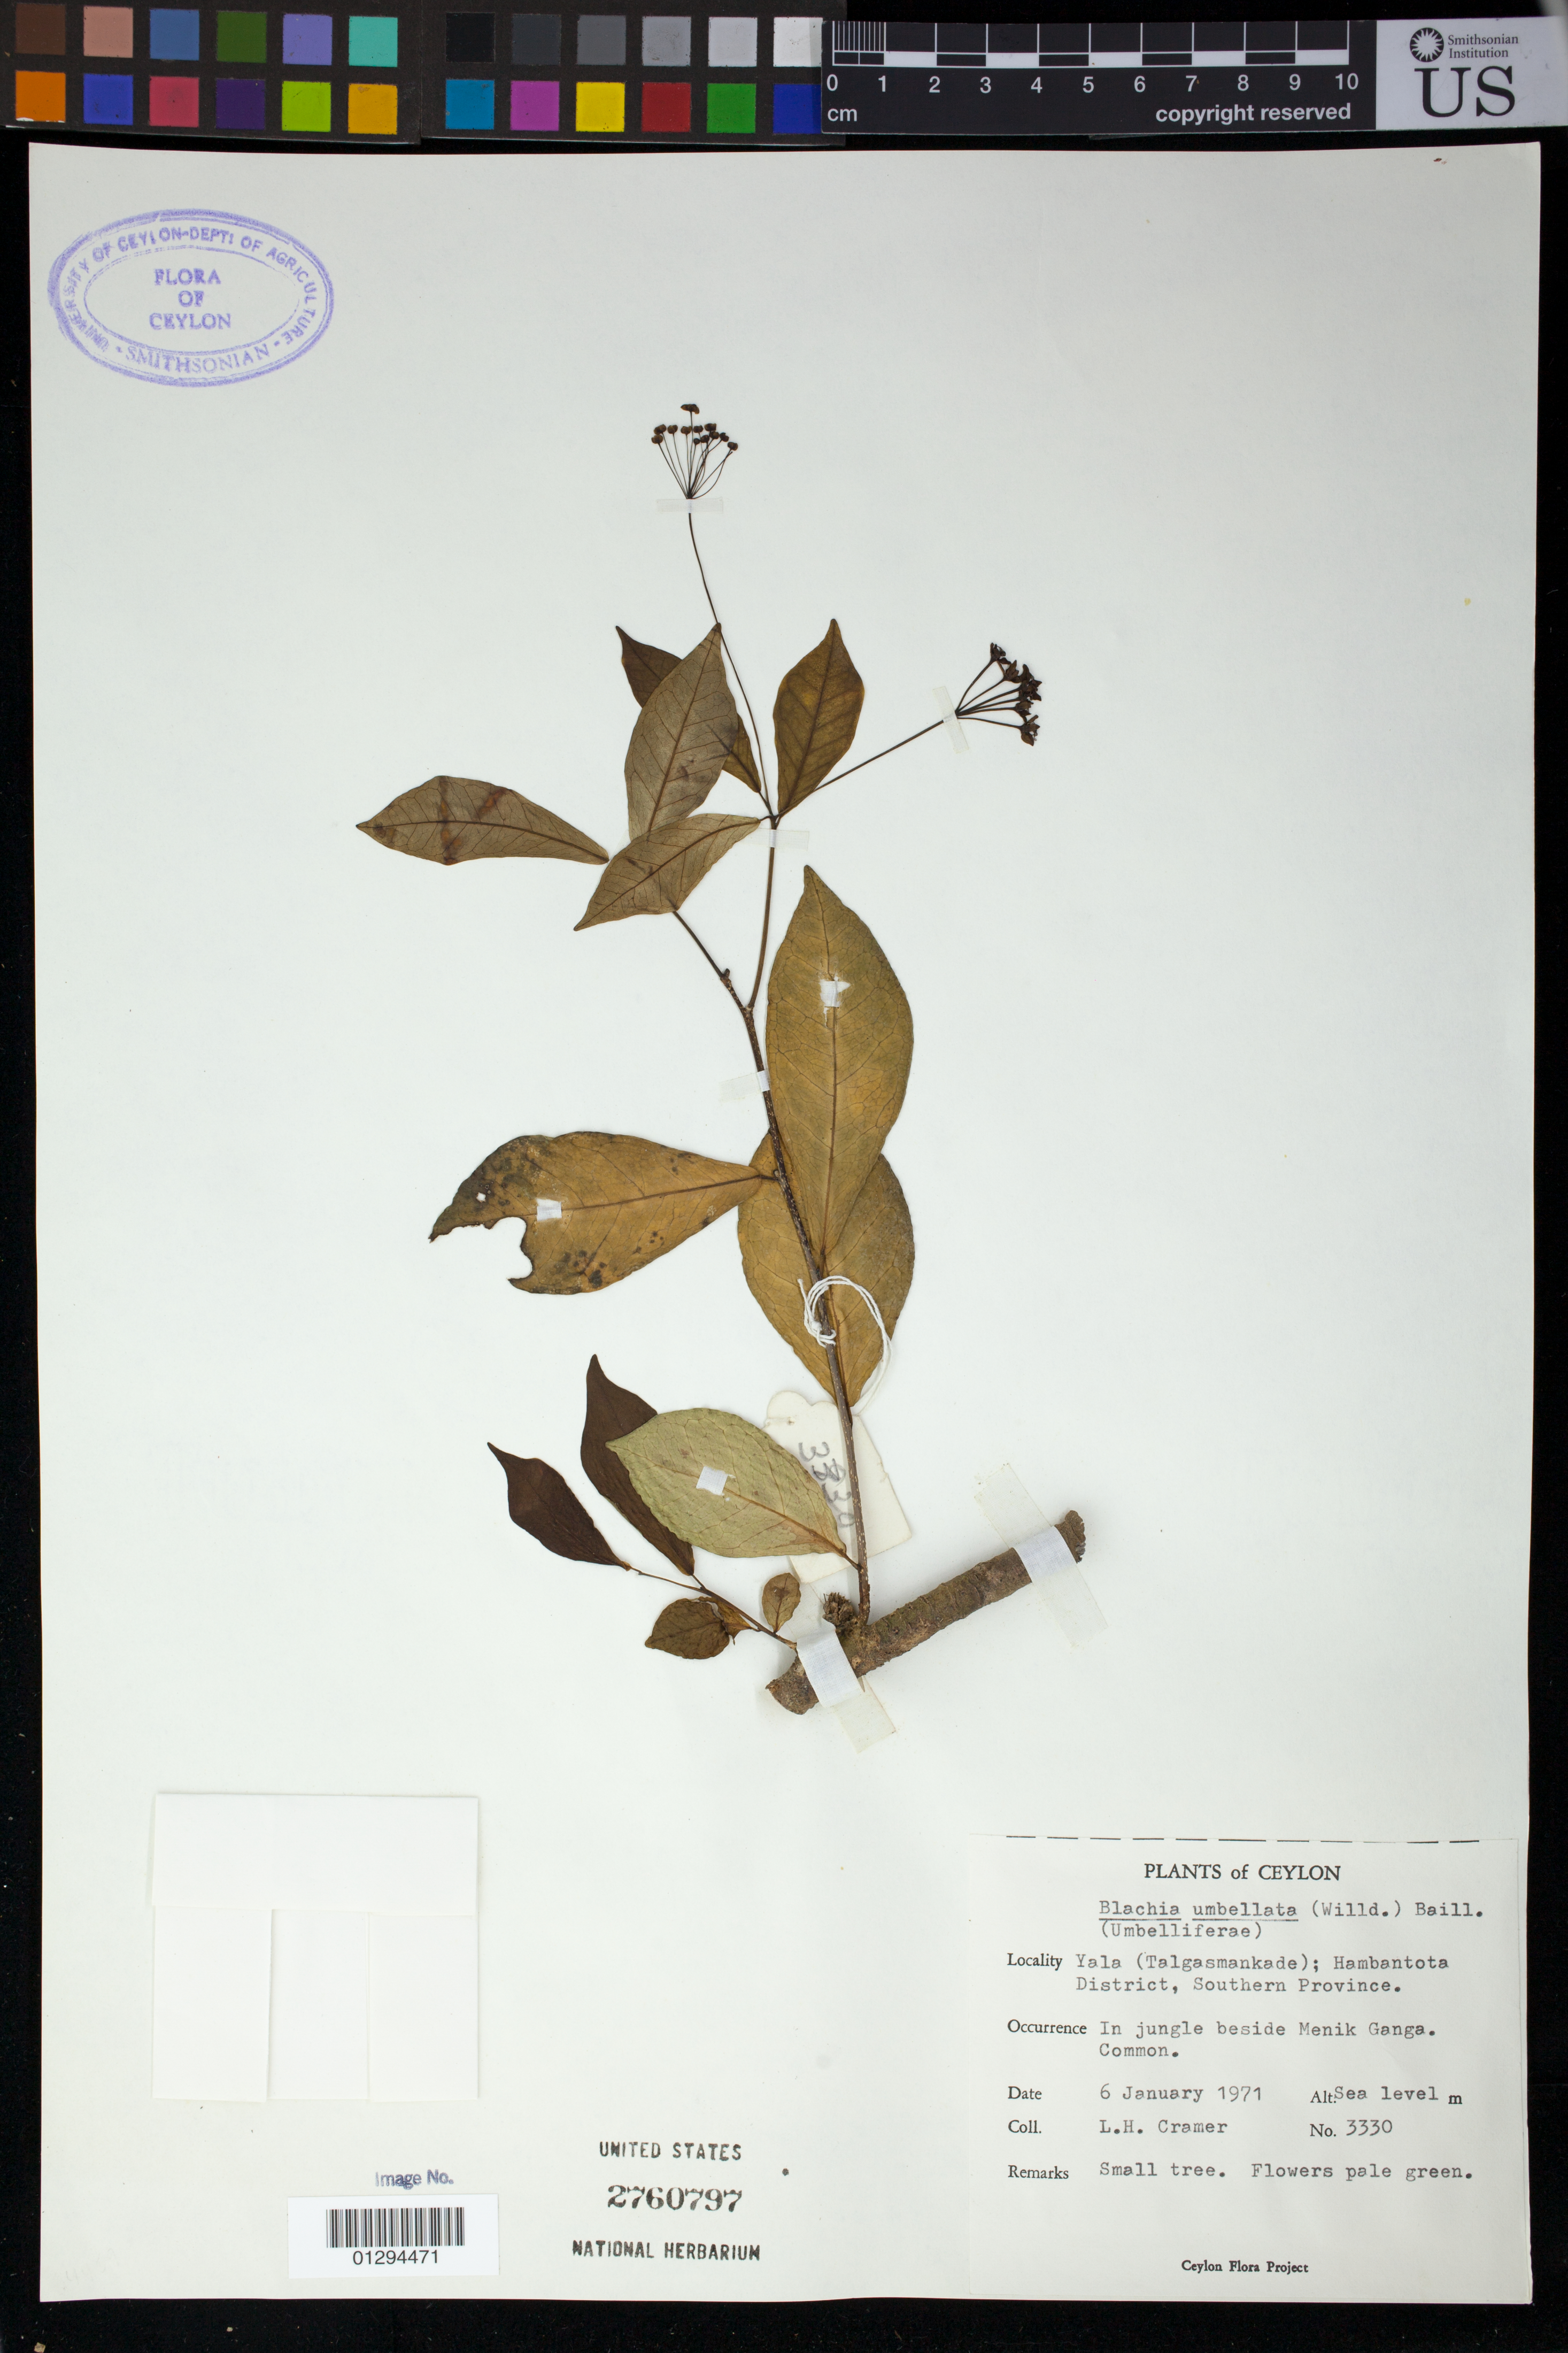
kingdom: Plantae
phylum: Tracheophyta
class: Magnoliopsida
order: Malpighiales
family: Euphorbiaceae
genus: Blachia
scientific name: Blachia umbellata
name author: (Willd.) Baill.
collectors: L. H. Cramer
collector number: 3330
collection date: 1971-01-06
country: Sri Lanka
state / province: Southern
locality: Yala (Talgasmankade); Hambantota District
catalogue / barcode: US 2760797